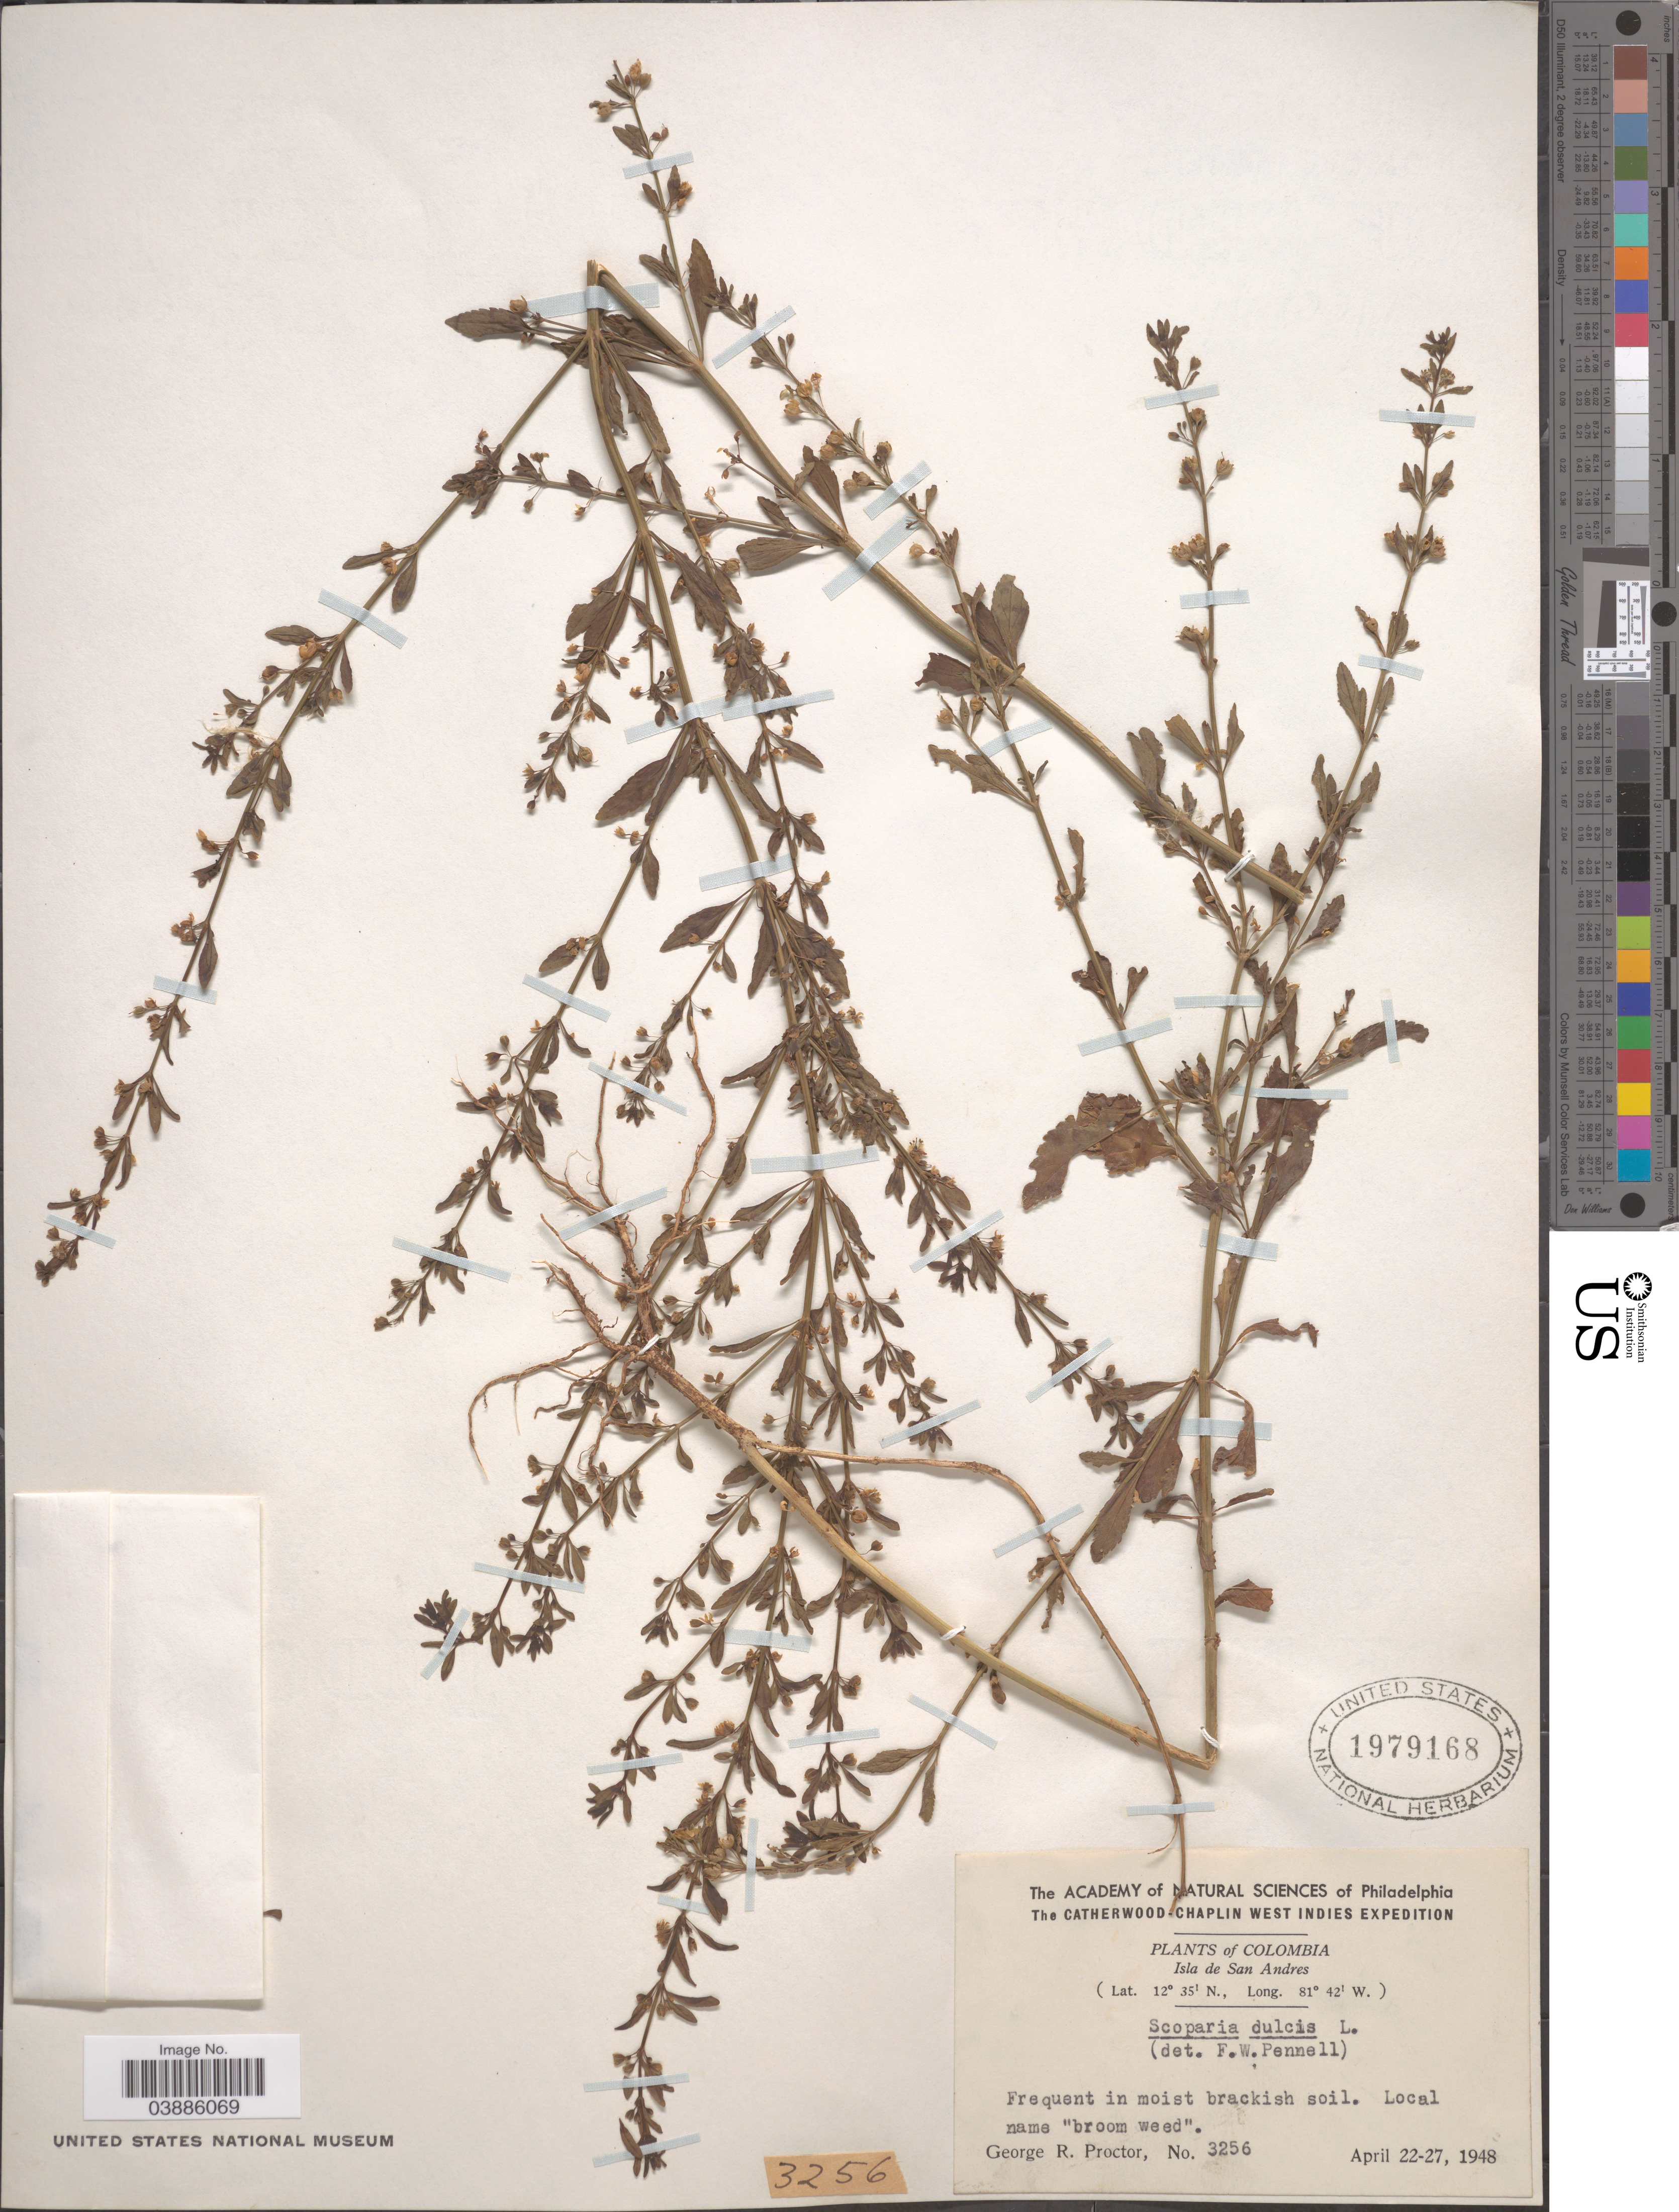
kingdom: Plantae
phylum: Tracheophyta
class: Magnoliopsida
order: Lamiales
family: Plantaginaceae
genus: Scoparia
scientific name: Scoparia dulcis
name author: L.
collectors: G. R. Proctor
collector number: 3256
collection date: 1948-04-22/1948-04-27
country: Colombia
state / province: San Andres y Providencia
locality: Isla de San Andres.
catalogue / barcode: US 1979168